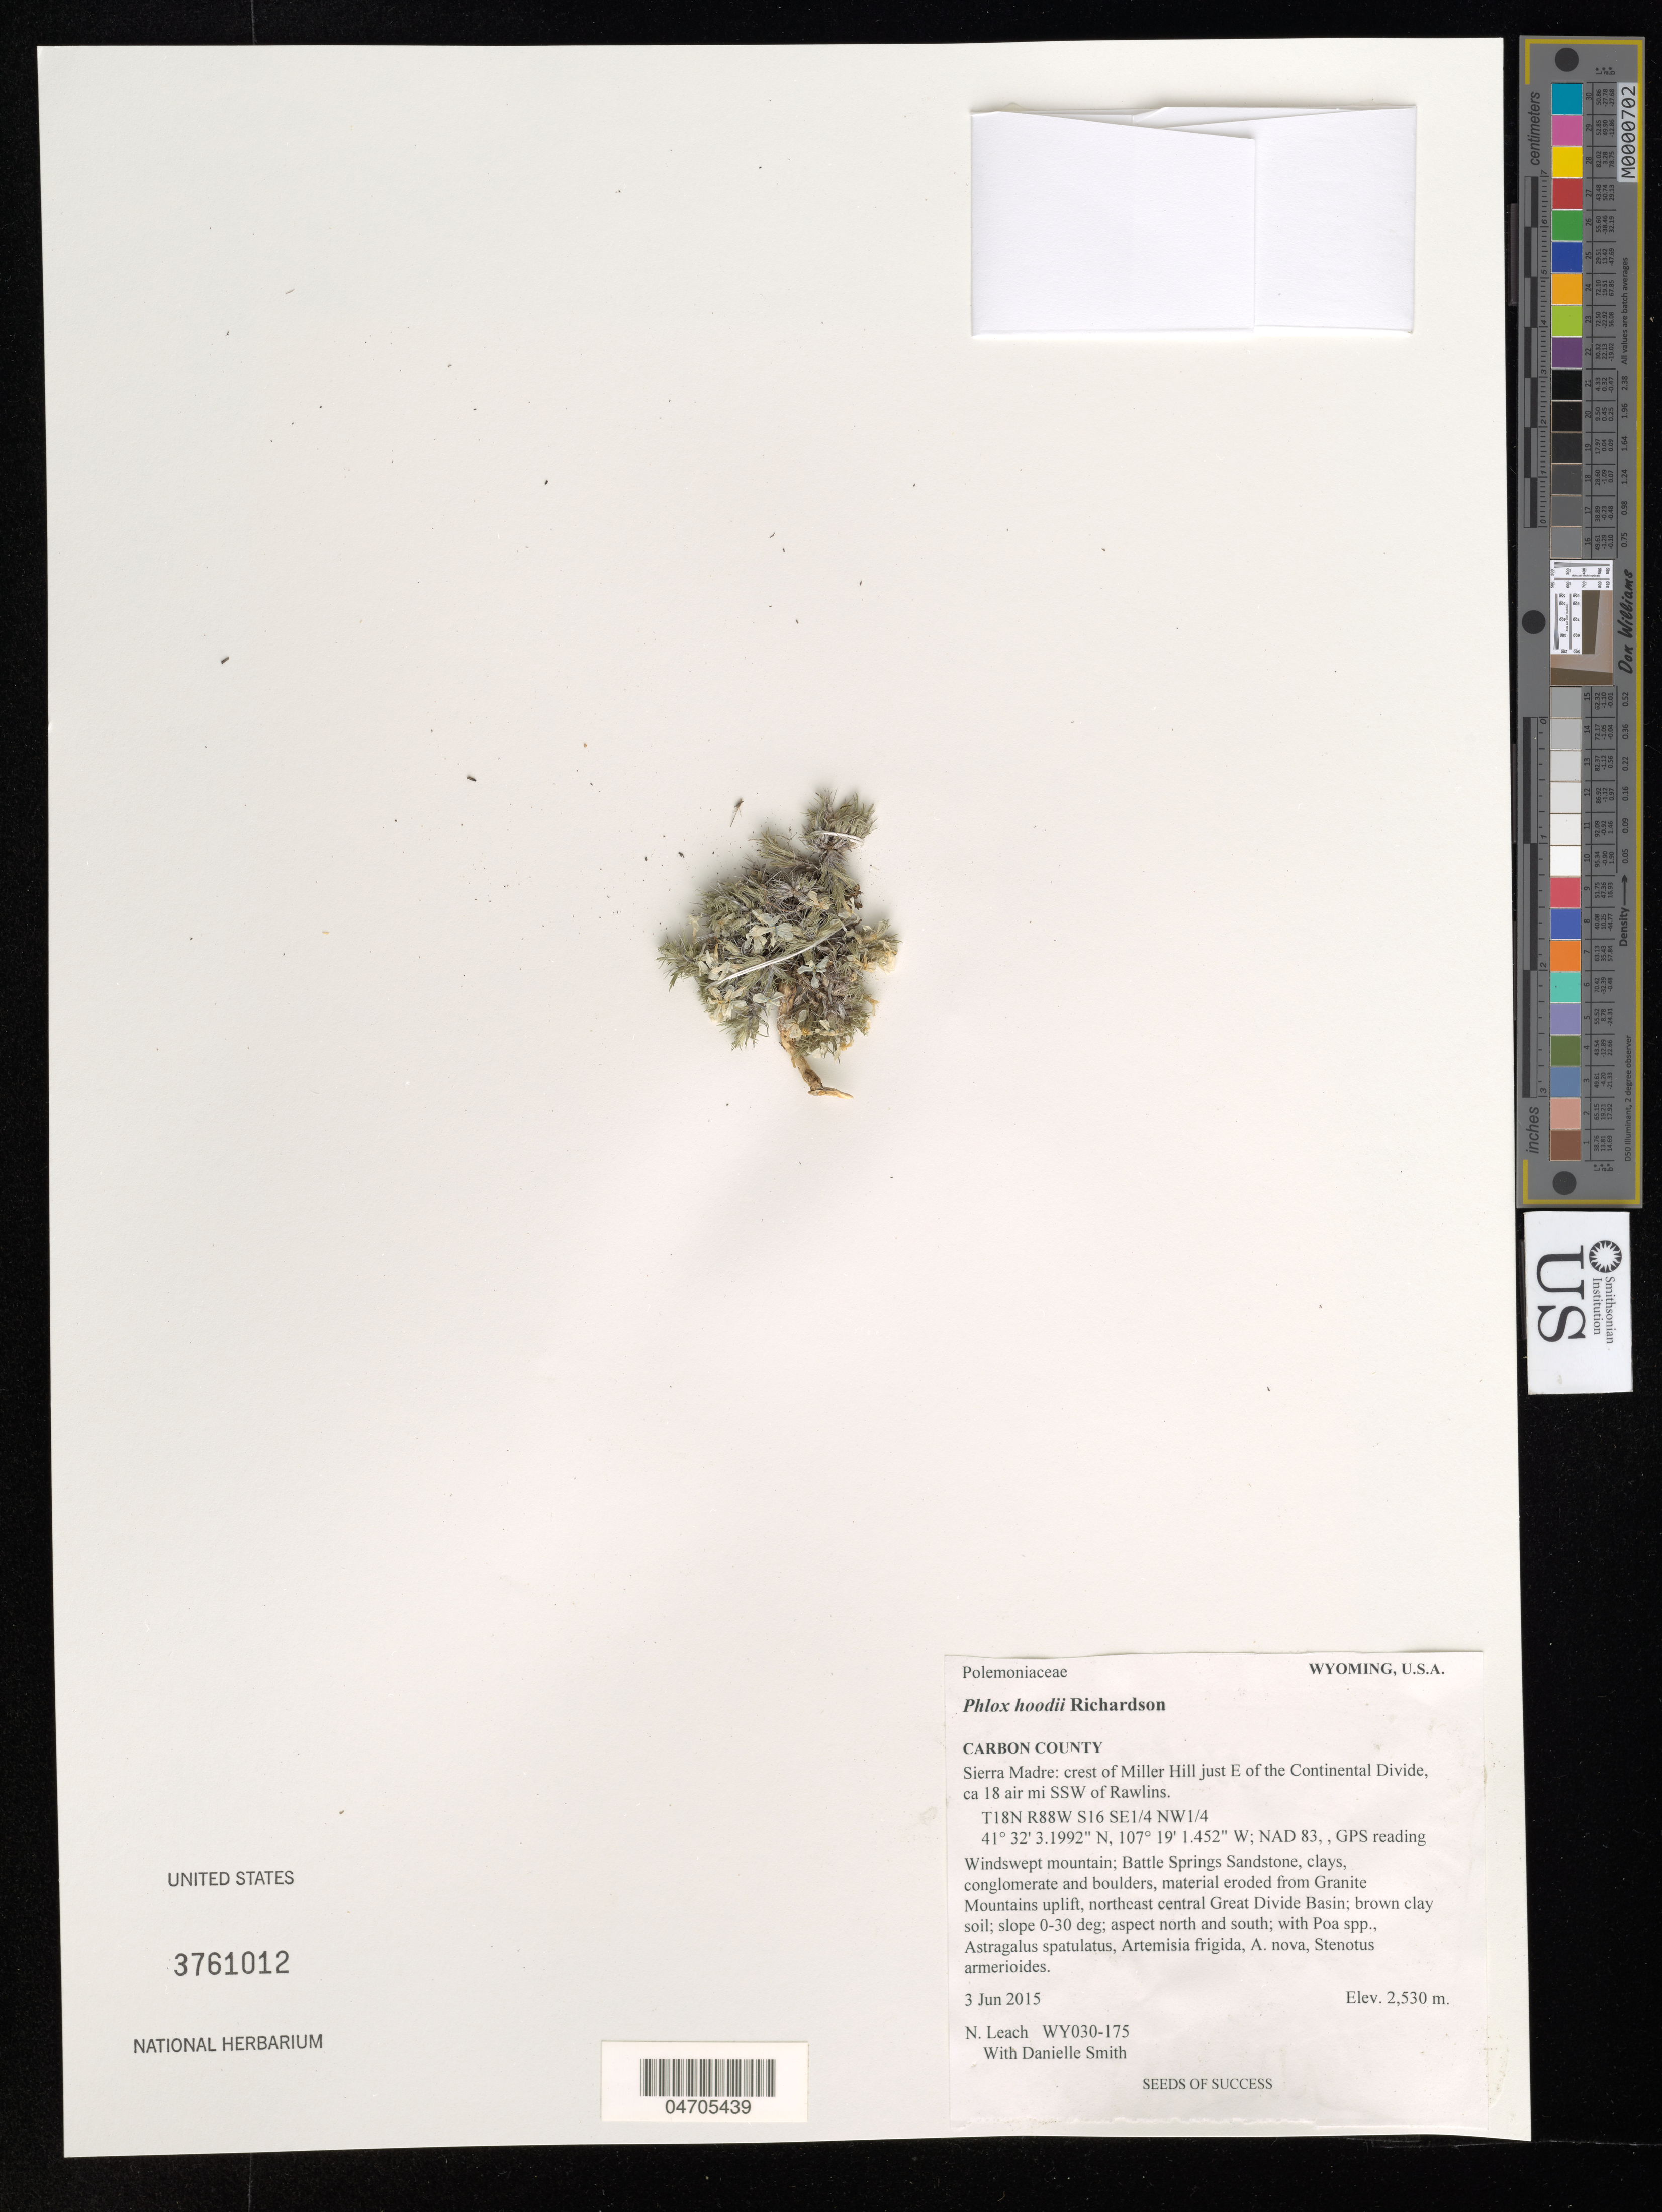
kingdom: Plantae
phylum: Tracheophyta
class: Magnoliopsida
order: Ericales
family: Polemoniaceae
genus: Phlox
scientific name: Phlox hoodii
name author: Richardson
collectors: N. Leach & D. Smith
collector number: WY030-175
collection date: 2015-06-03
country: United States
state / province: Wyoming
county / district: Carbon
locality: Carbon County. Sierra Madre: crest of Miller Hill just E of the Continental Divide, ca 18 air mi SSW of Rawlins. T18N R88W S16 SE1/4 NW1/4. Windswept mountain; Battle Springs Sandstone, northeast central Great Divide Basin.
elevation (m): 2530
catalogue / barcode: US 3761012